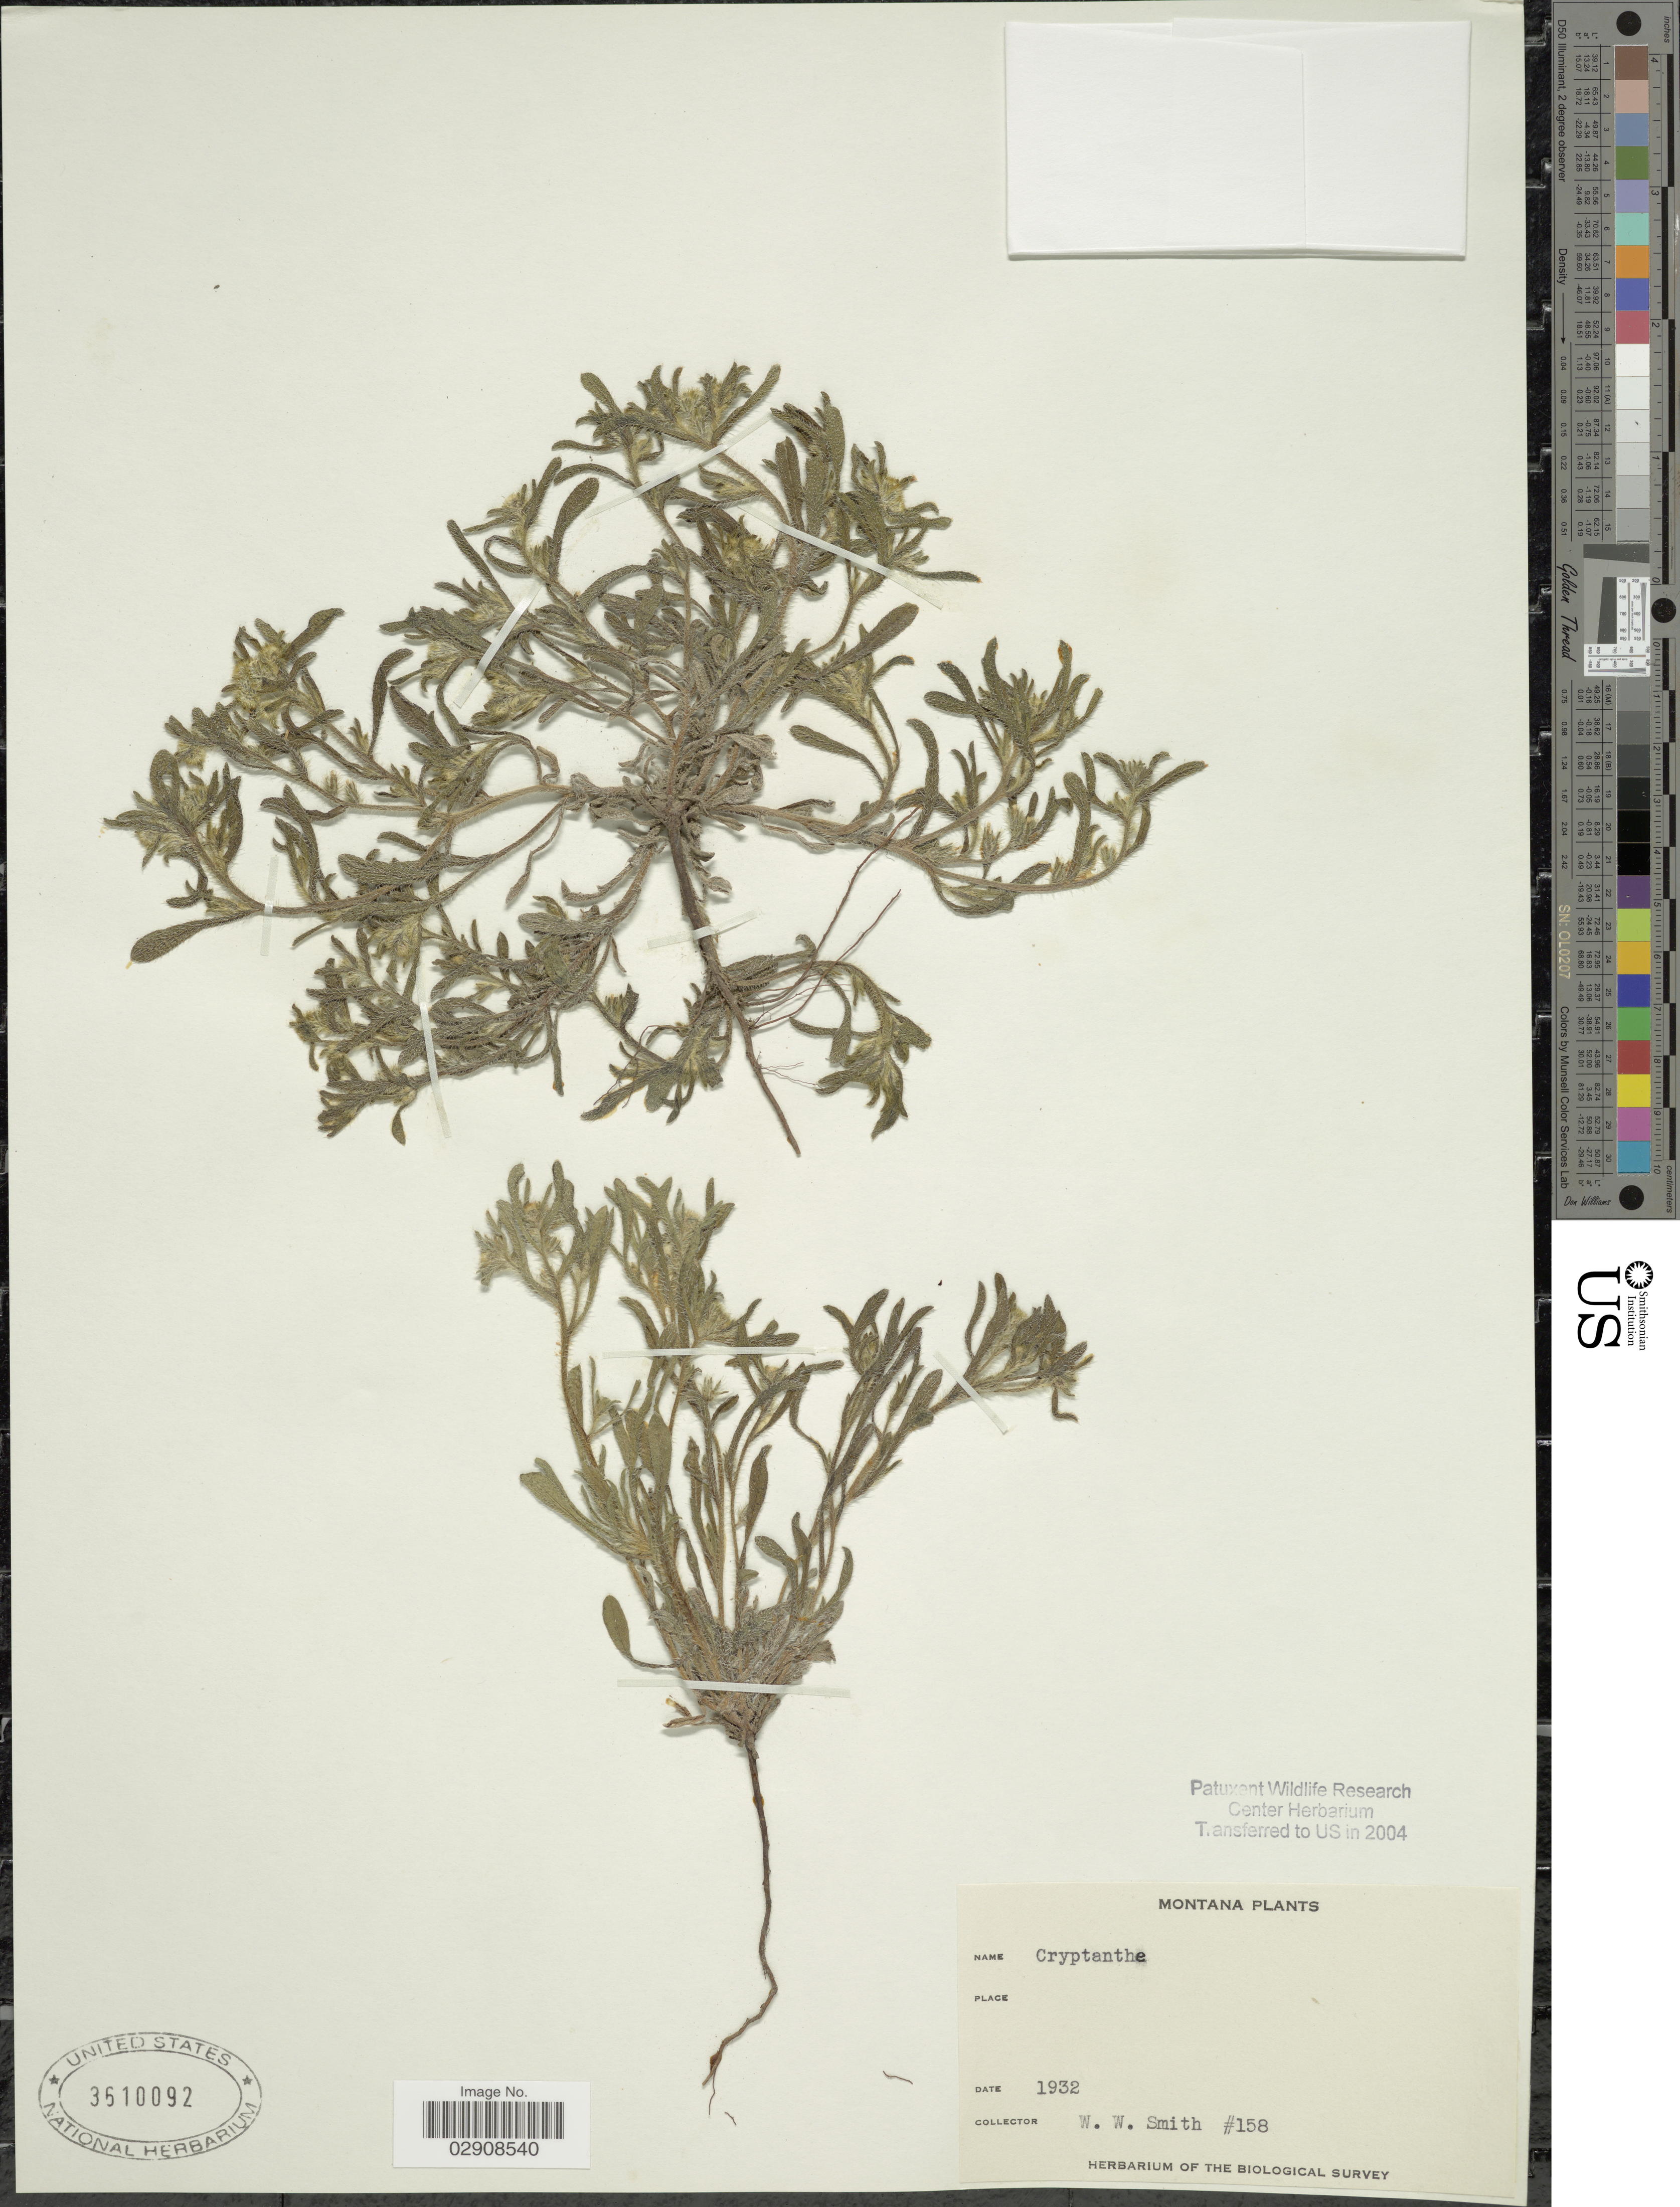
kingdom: Plantae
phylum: Tracheophyta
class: Magnoliopsida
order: Boraginales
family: Boraginaceae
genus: Cryptantha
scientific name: Cryptantha sp.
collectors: W. W. Smith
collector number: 158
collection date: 1932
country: United States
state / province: Montana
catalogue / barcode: US 3610092